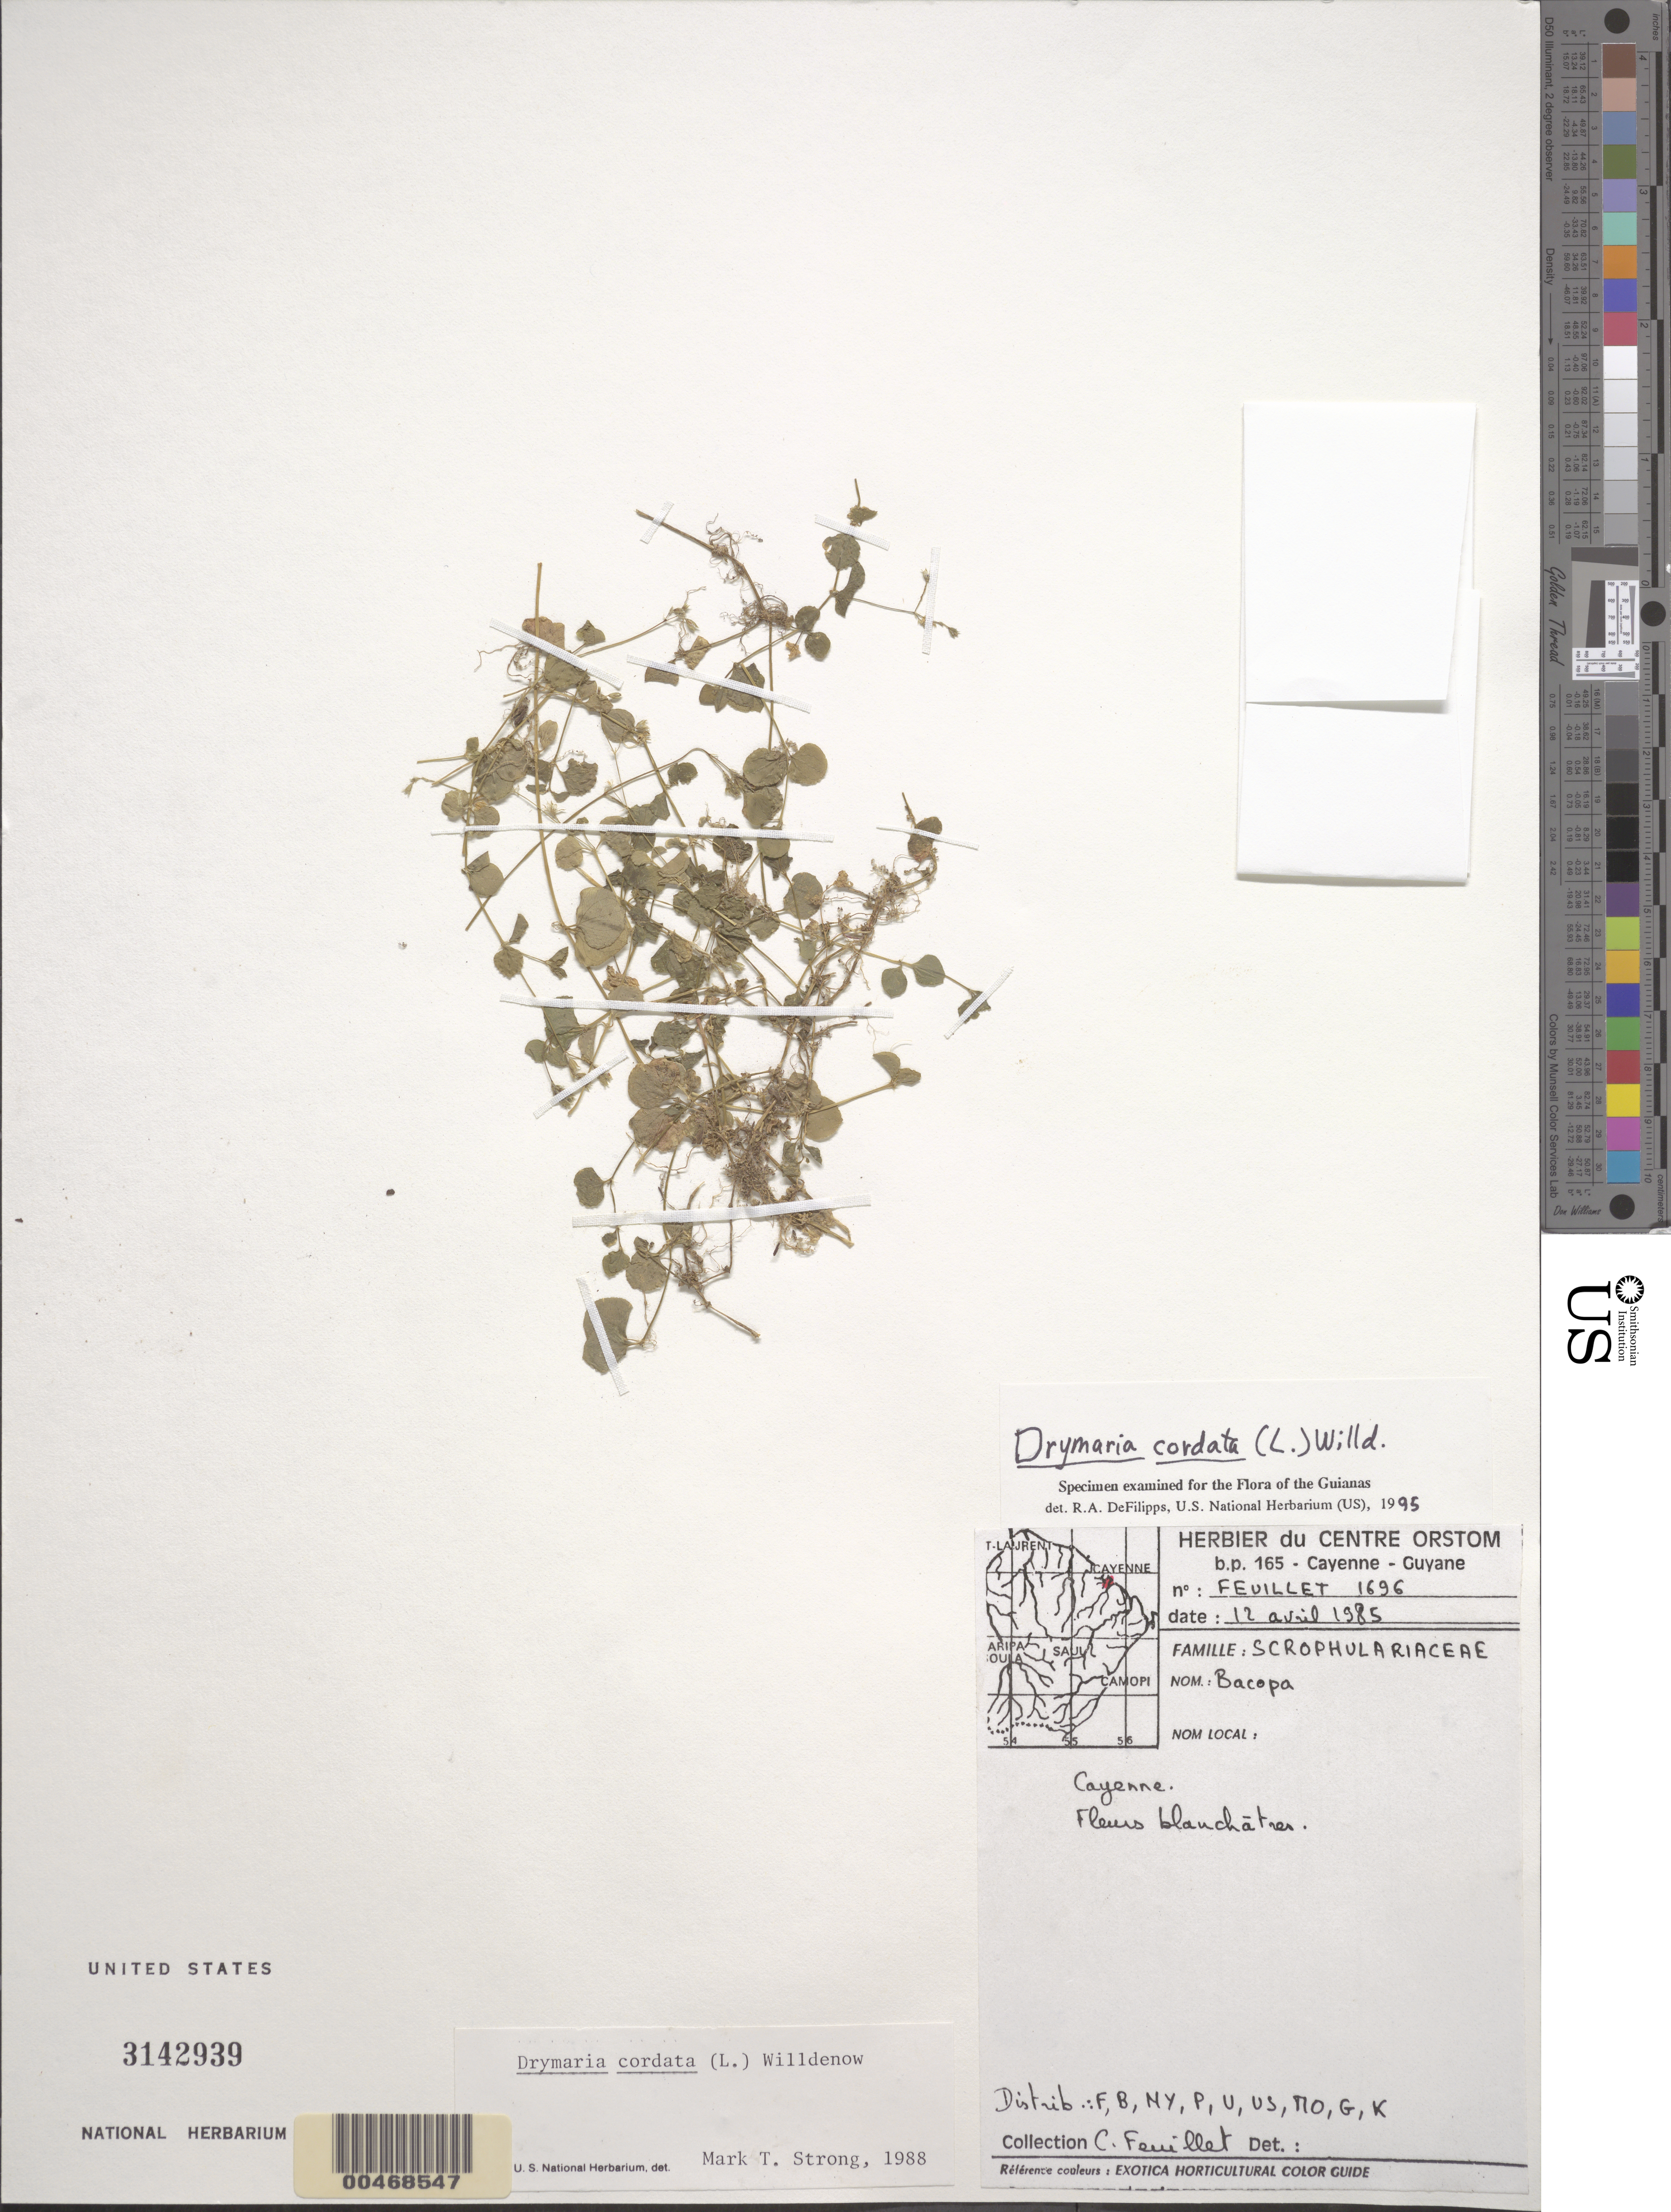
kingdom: Plantae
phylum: Tracheophyta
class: Magnoliopsida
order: Caryophyllales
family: Caryophyllaceae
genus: Drymaria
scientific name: Drymaria cordata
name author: (L.) Willd. ex Schult.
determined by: DeFilipps, R. A.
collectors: C. Feuillet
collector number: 1696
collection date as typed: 12 Apr 1985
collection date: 1985-04-12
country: French Guiana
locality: Cayenne.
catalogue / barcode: US 3142939